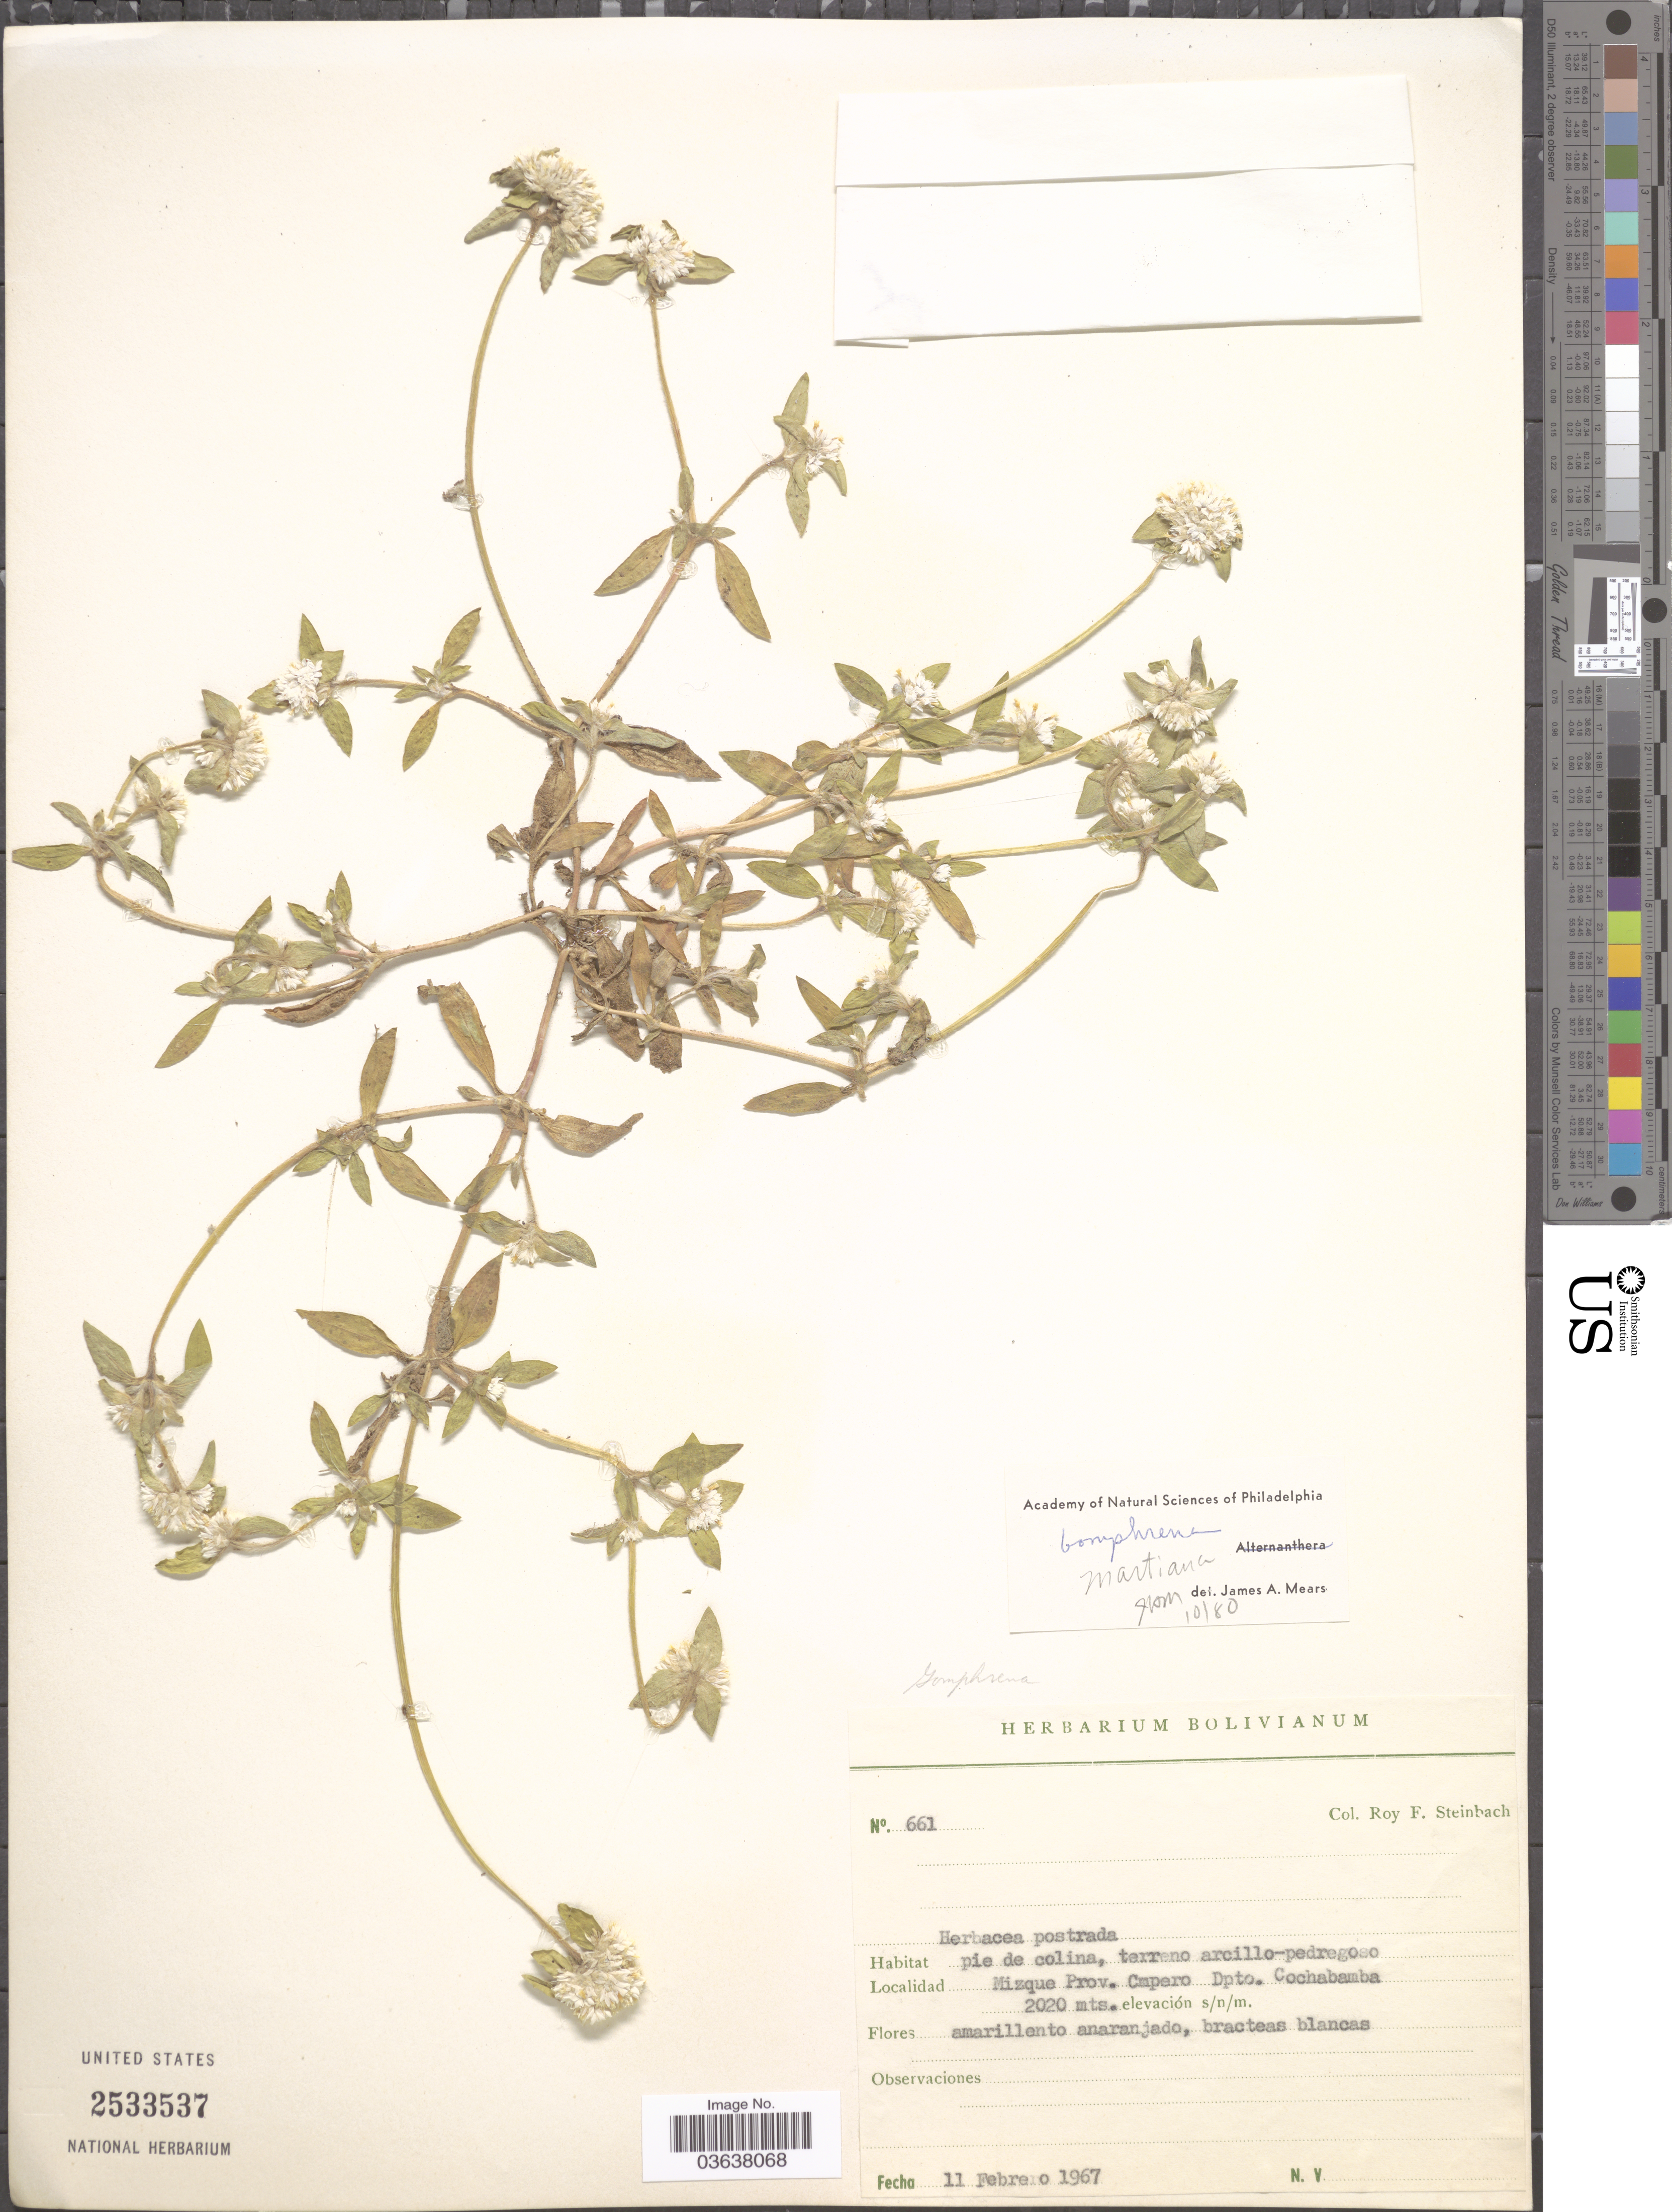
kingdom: Plantae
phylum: Tracheophyta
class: Magnoliopsida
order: Caryophyllales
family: Amaranthaceae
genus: Gomphrena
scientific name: Gomphrena martiana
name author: Gillies ex Moq.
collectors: R. F. Steinbach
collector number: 661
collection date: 1967-02-11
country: Bolivia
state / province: Cochabamba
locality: Mizque Prov. Cmpero, Dpto. Cochabamba.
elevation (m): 2020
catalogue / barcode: US 2533537